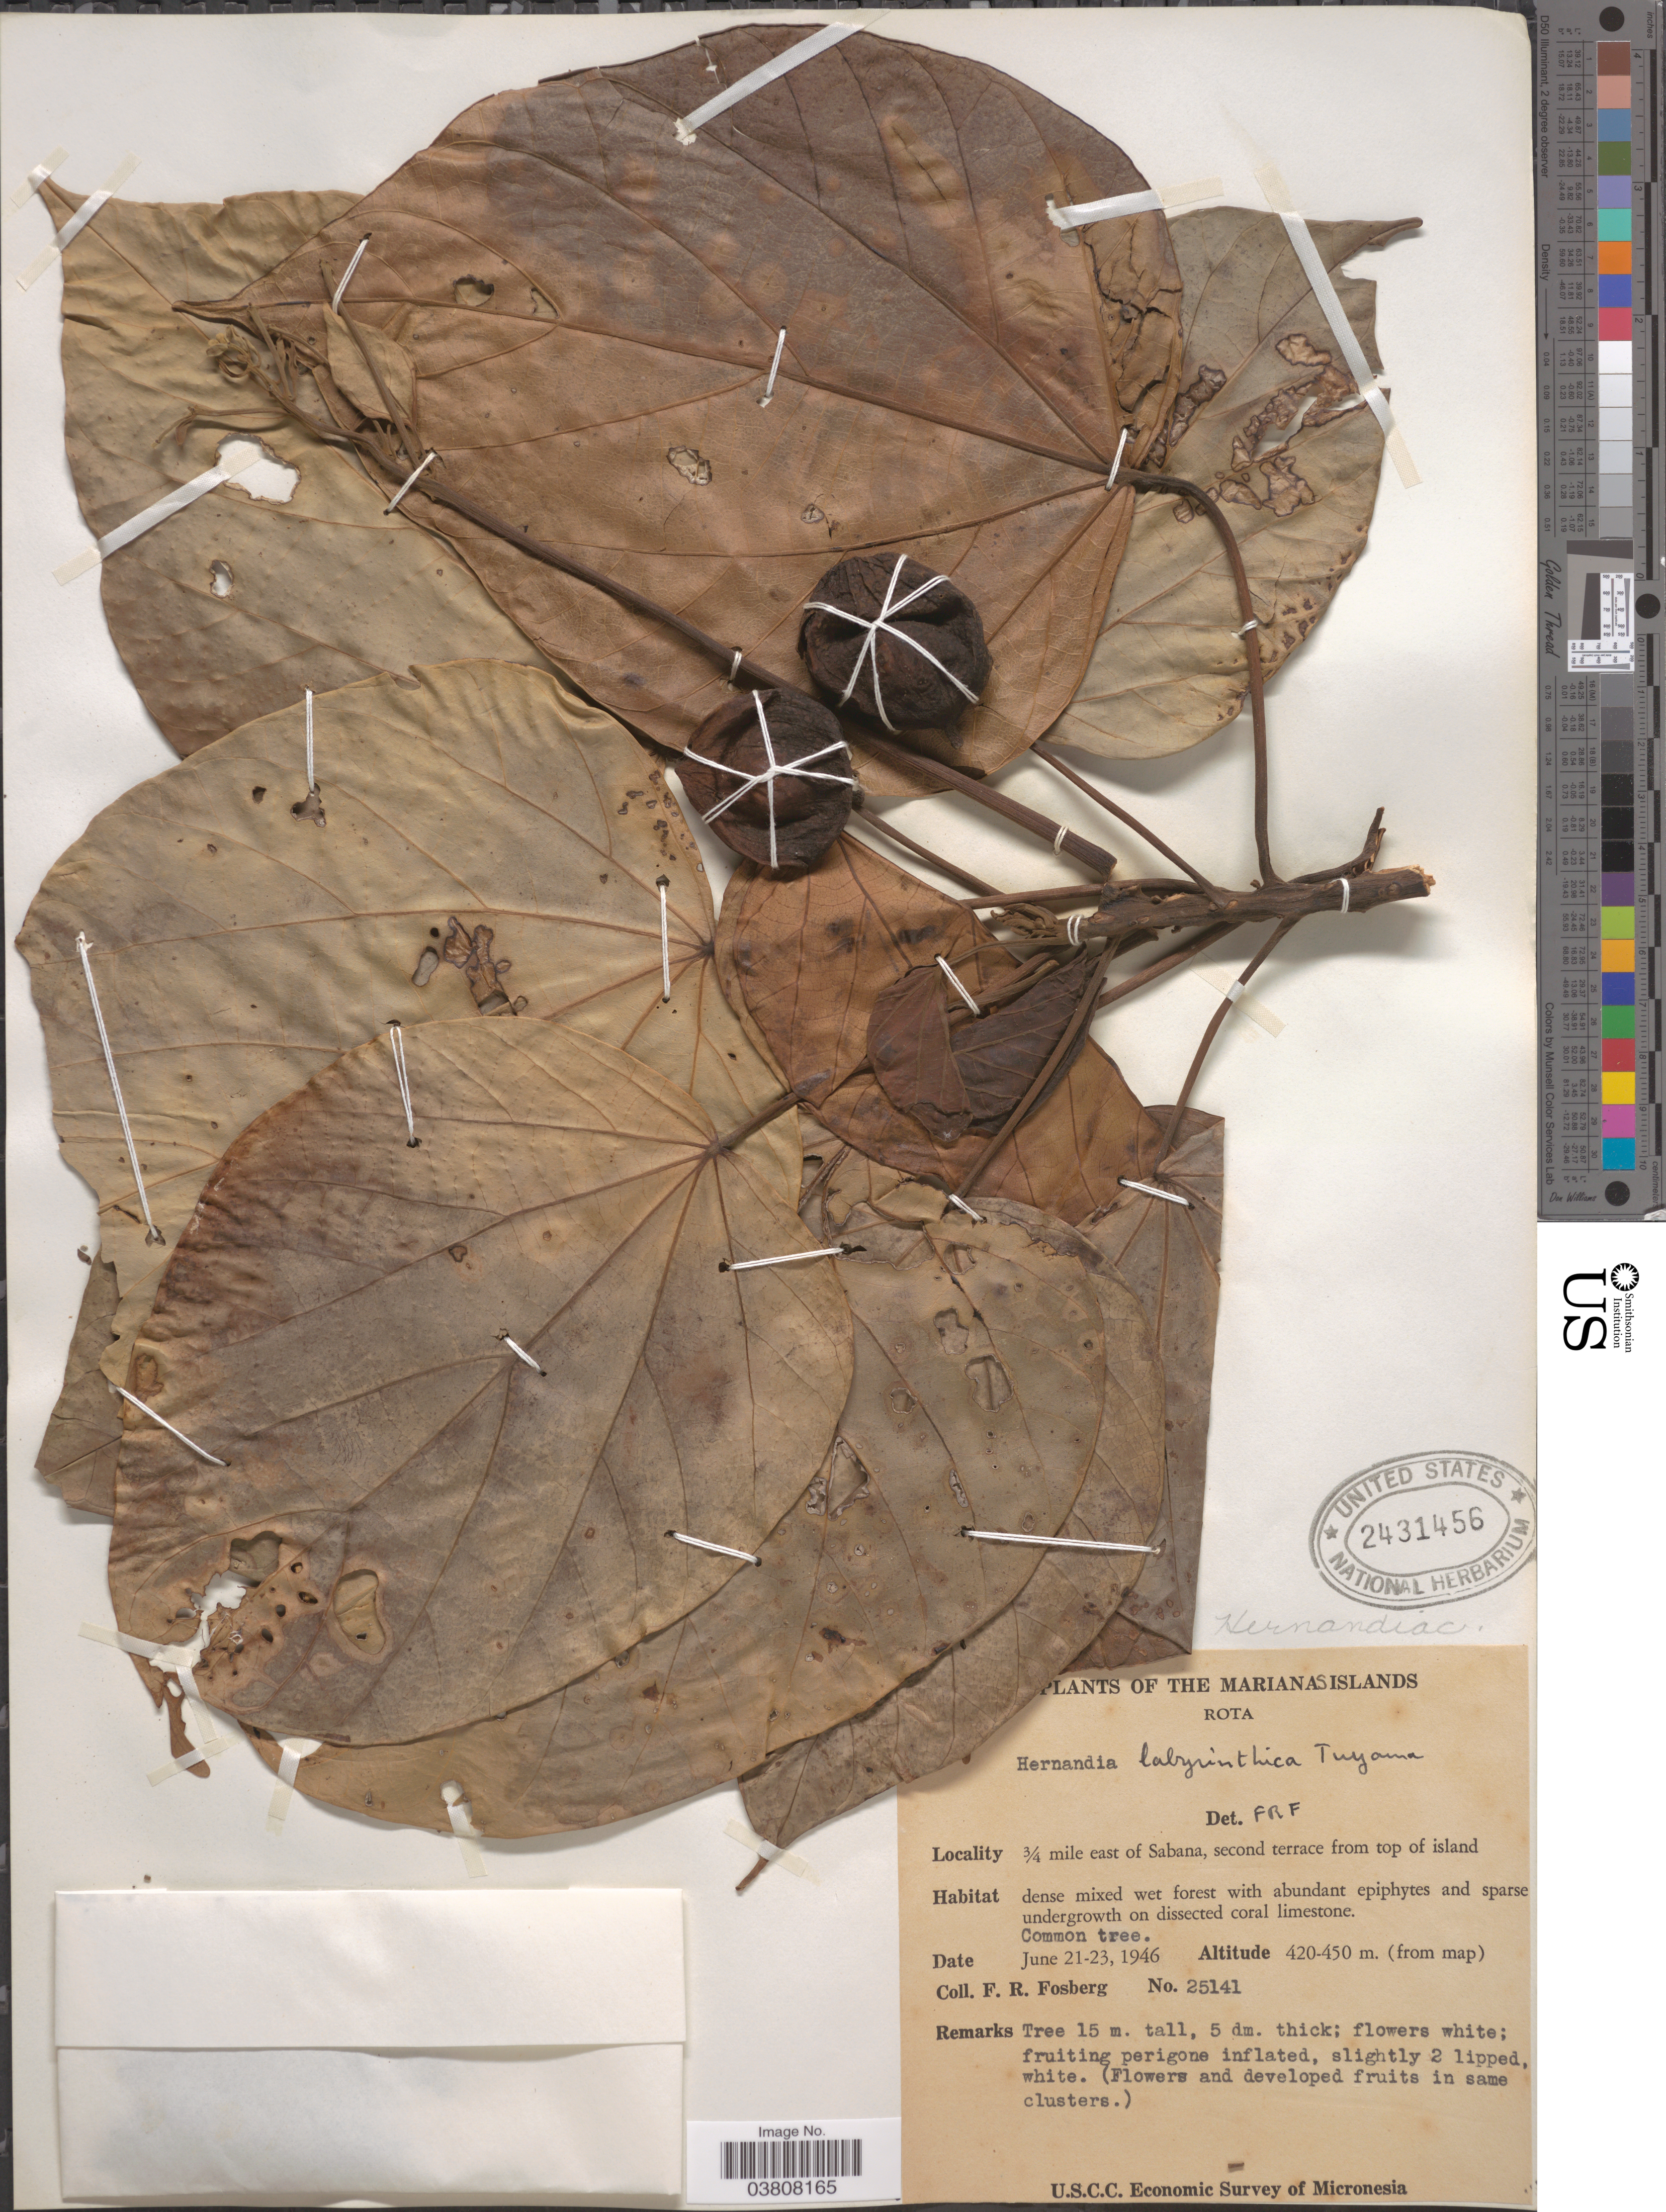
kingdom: Plantae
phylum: Tracheophyta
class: Magnoliopsida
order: Laurales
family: Hernandiaceae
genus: Hernandia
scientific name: Hernandia labrynthia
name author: Tuyama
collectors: F. R. Fosberg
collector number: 25141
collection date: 1946-06-21/1946-06-23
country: Northern Mariana Islands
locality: The Marianas Islands. Rota. ¾ mile east of Sabana, second terrace from top of island.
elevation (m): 420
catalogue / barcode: US 2431456